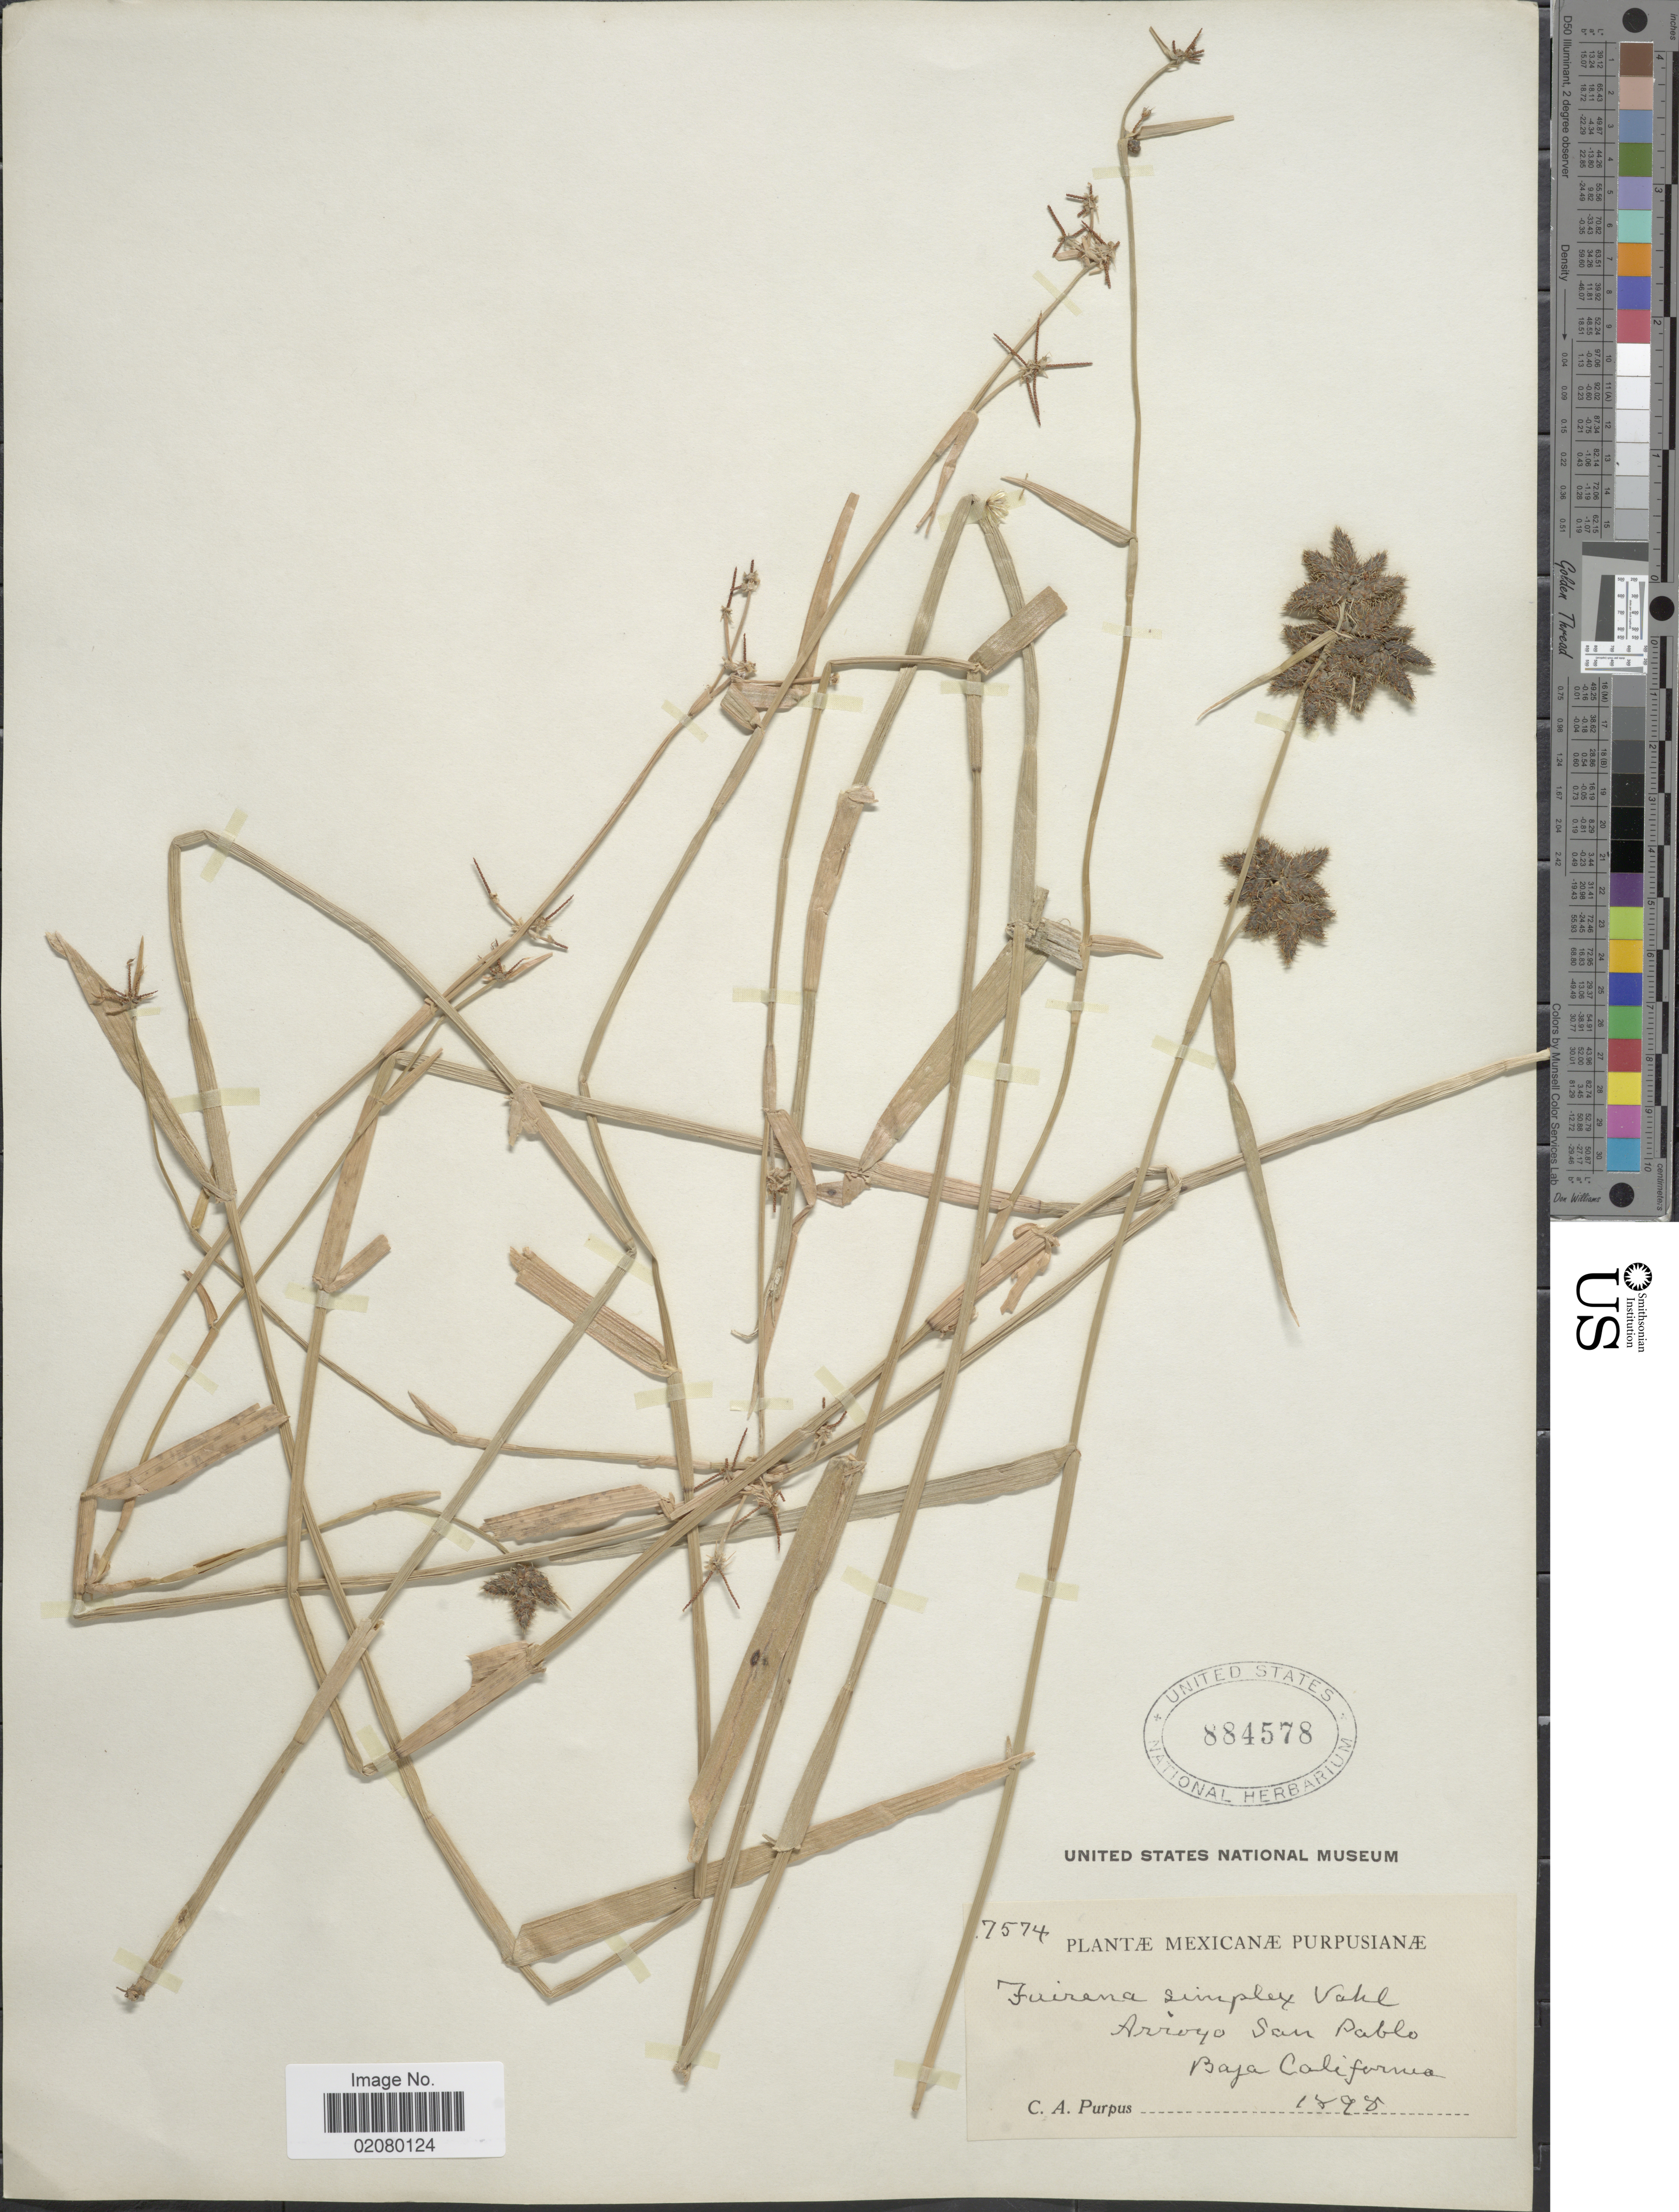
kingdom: Plantae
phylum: Tracheophyta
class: Liliopsida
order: Poales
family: Cyperaceae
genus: Fuirena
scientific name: Fuirena simplex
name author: Vahl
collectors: C. A. Purpus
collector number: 7574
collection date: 1895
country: Mexico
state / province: Baja California Sur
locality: Arroyo San Pablo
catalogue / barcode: US 884578